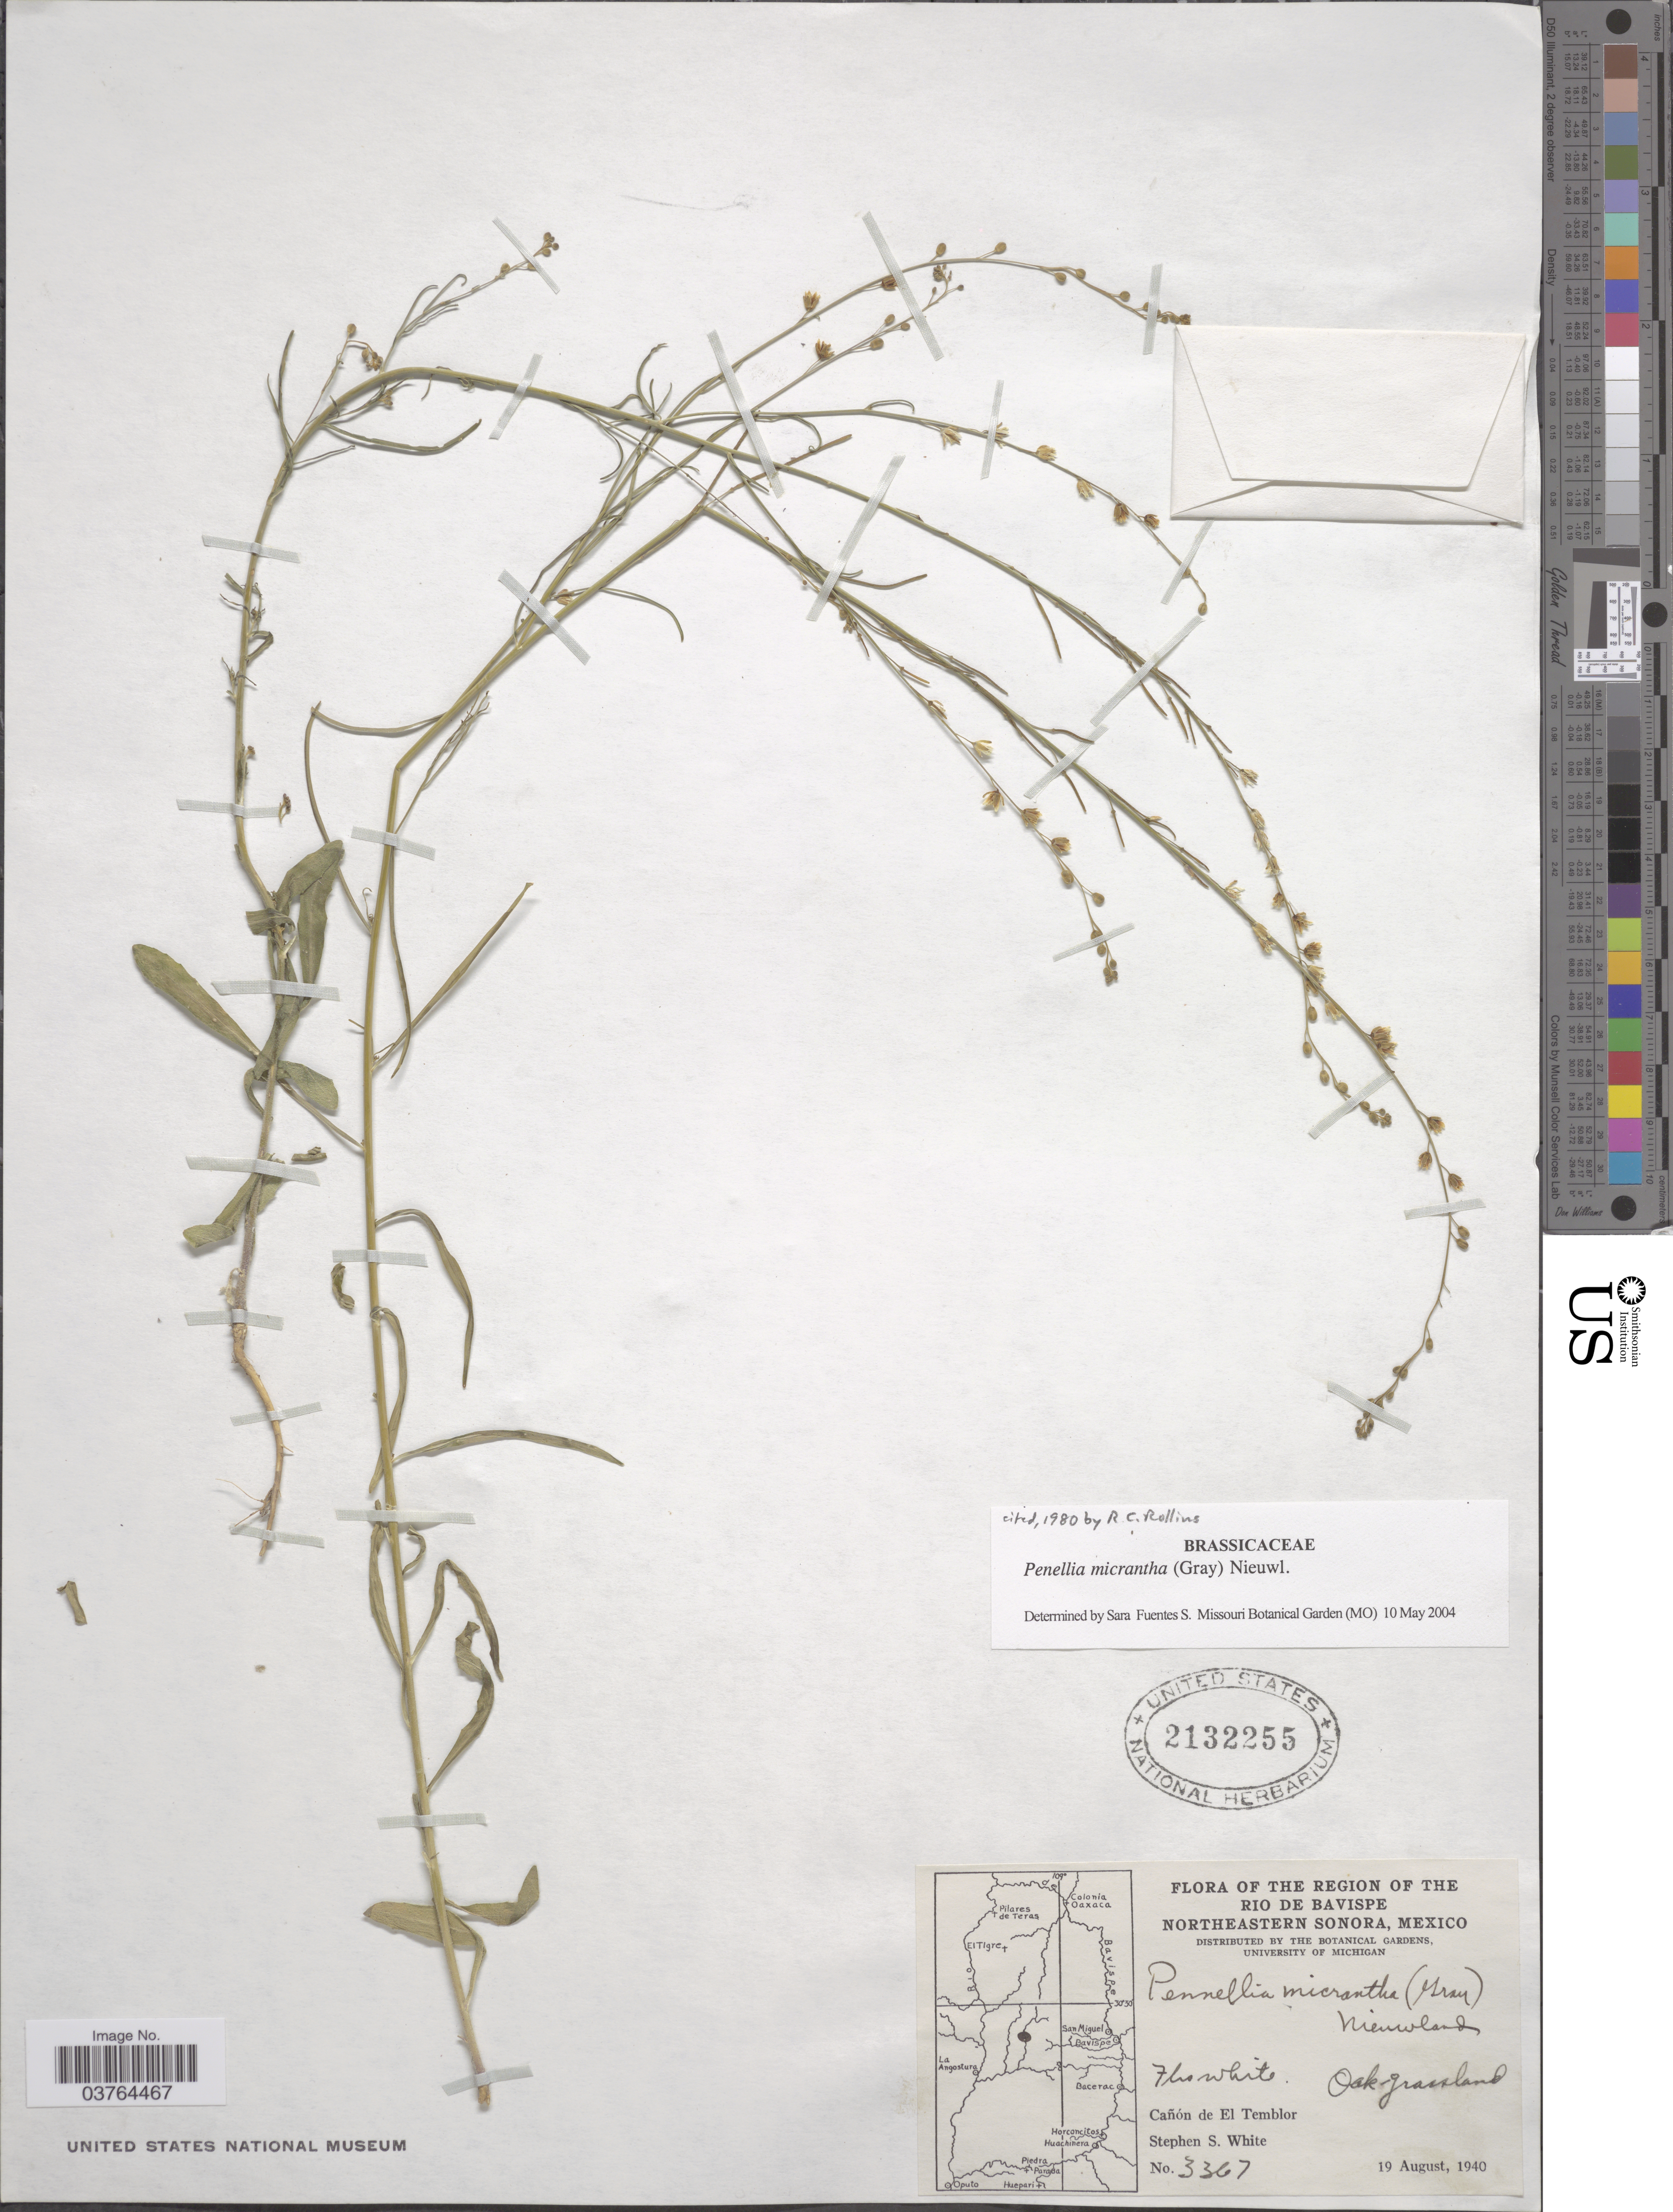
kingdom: Plantae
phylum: Tracheophyta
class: Magnoliopsida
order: Brassicales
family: Brassicaceae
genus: Pennellia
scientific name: Pennellia micrantha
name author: (A. Gray) Nieuwl.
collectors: S. S. White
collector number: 3367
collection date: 1940-08-19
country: Mexico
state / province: Sonora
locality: The Region of the Rio De Bavispe, Northeastern Sonora. Cañon de El Temblor.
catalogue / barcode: US 2132255